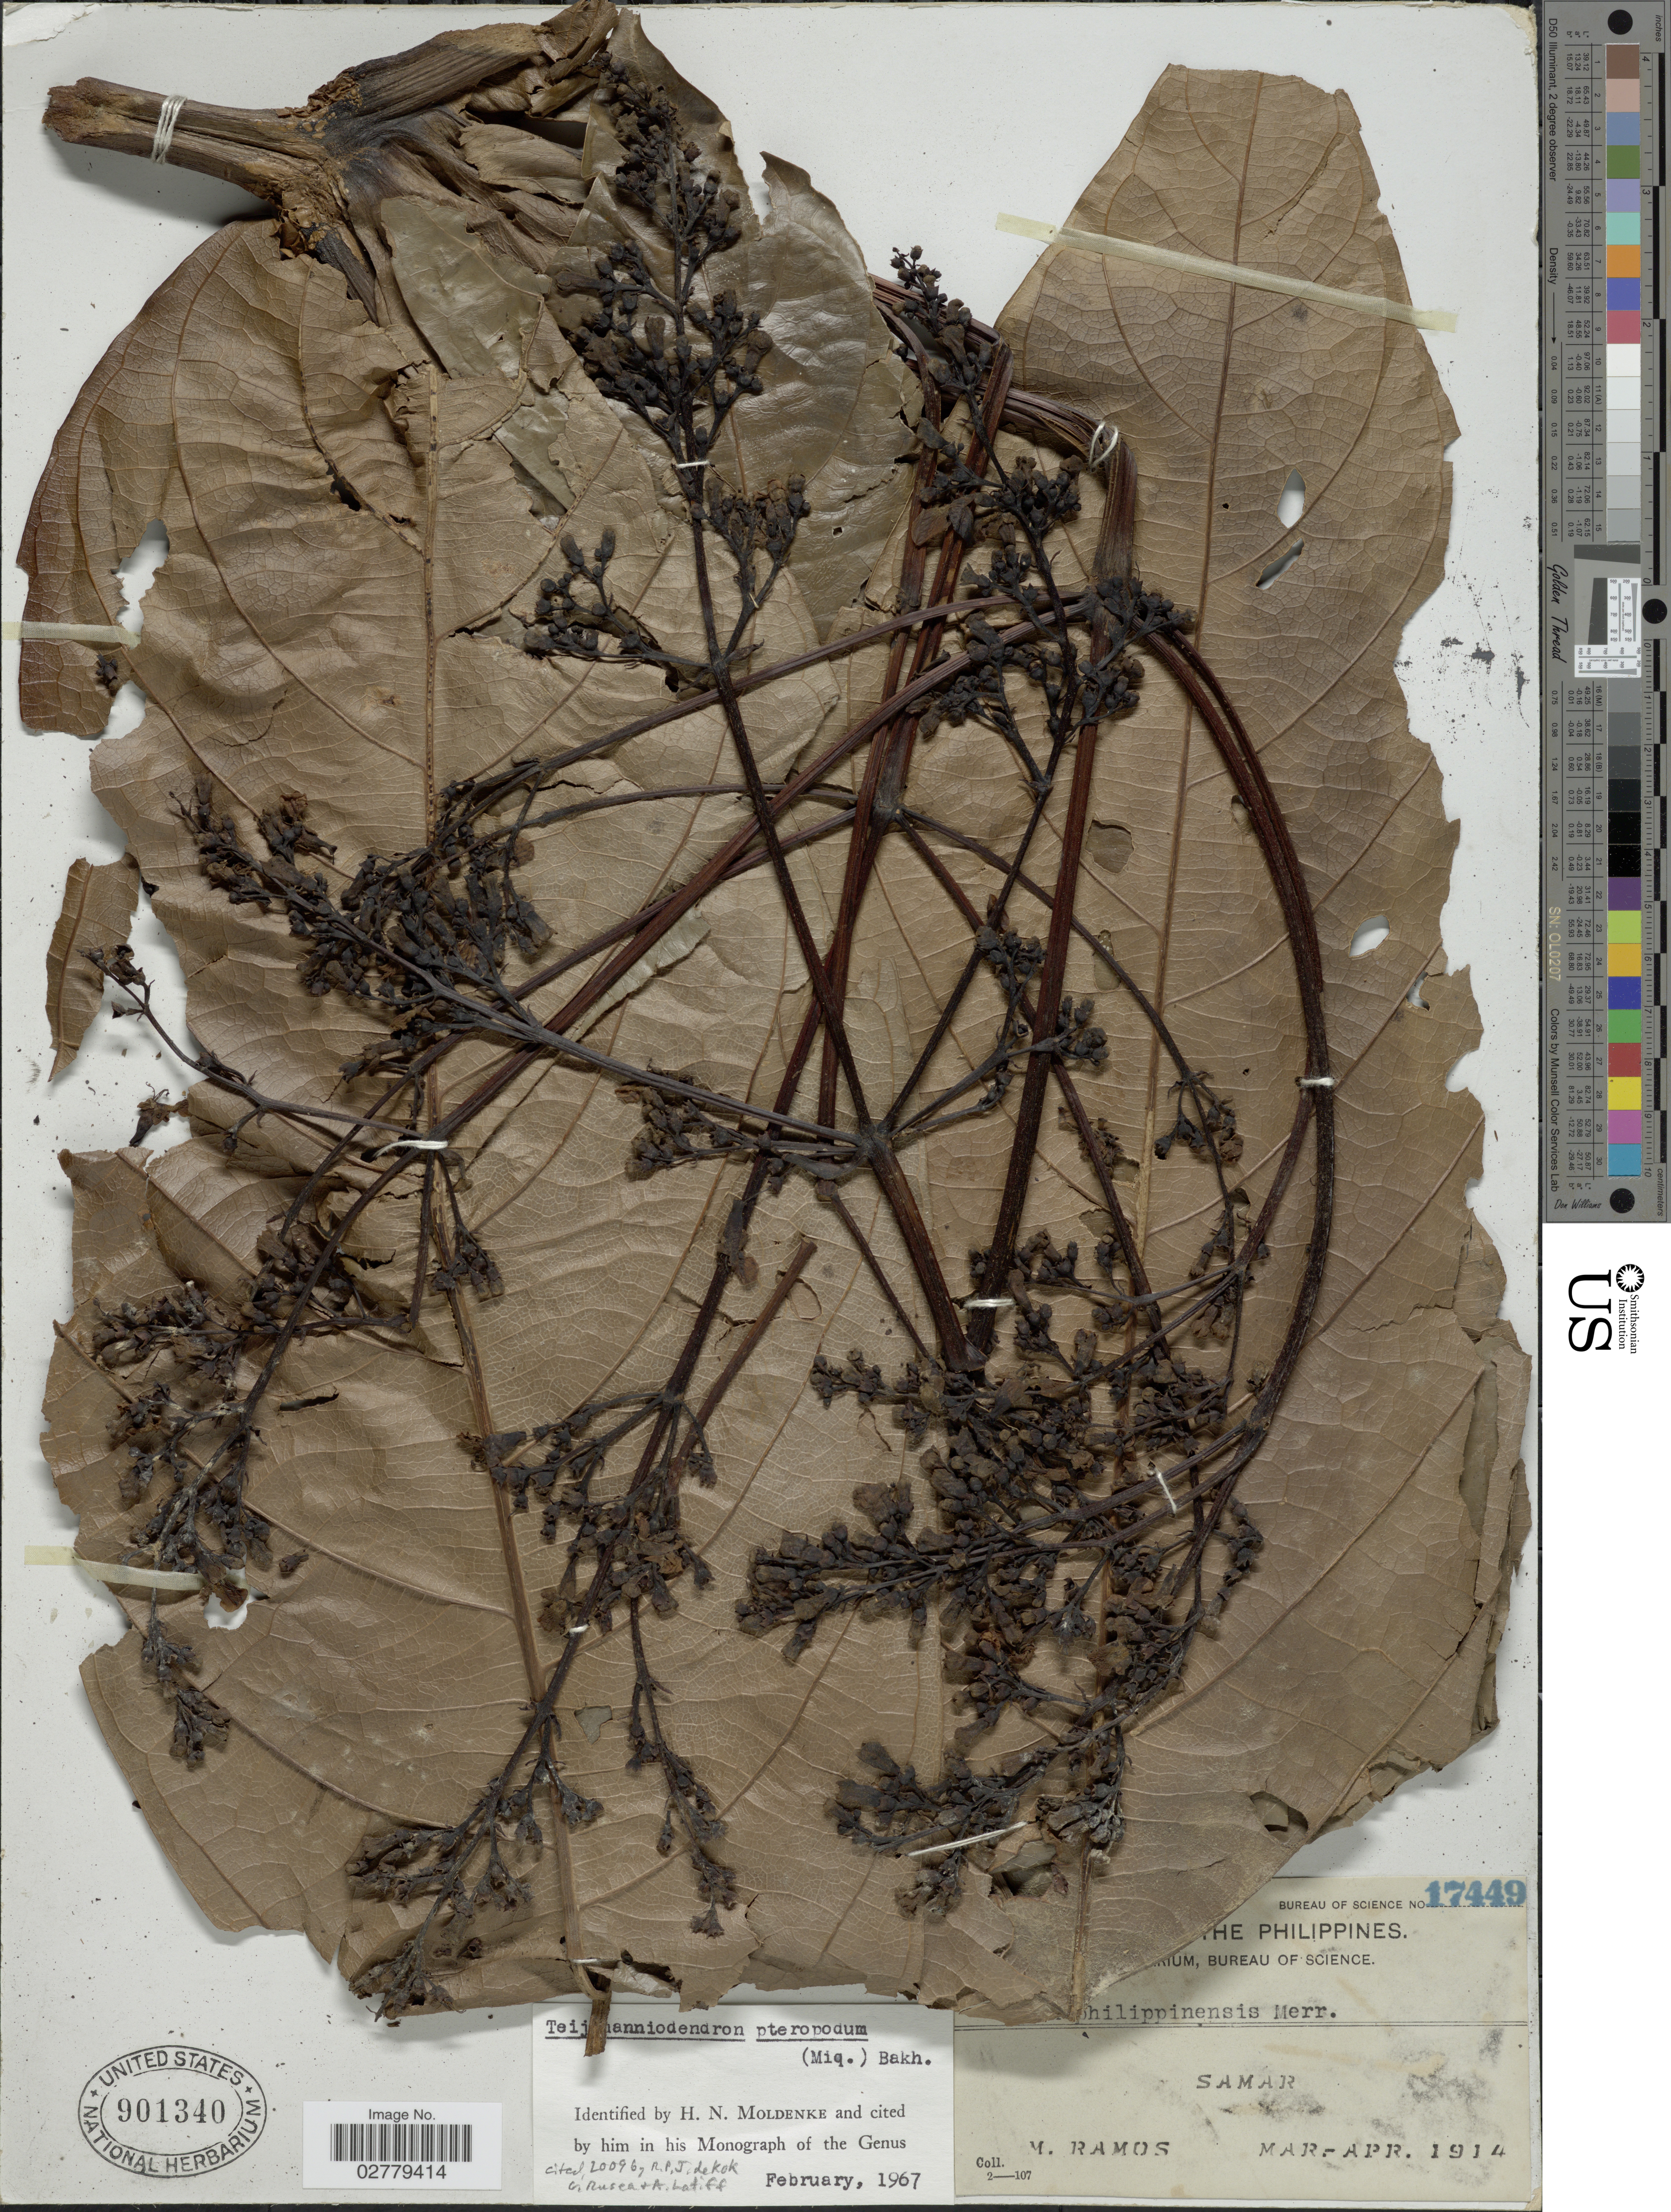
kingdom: Plantae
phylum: Tracheophyta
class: Magnoliopsida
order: Lamiales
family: Lamiaceae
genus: Teijsmanniodendron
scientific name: Teijsmanniodendron pteropodum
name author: (Miq.) Bakh.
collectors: M. Ramos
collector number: Bureau of Science 17449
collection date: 1914-03/1914-04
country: Philippines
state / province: Eastern Visayas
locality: Samar.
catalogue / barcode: US 901340